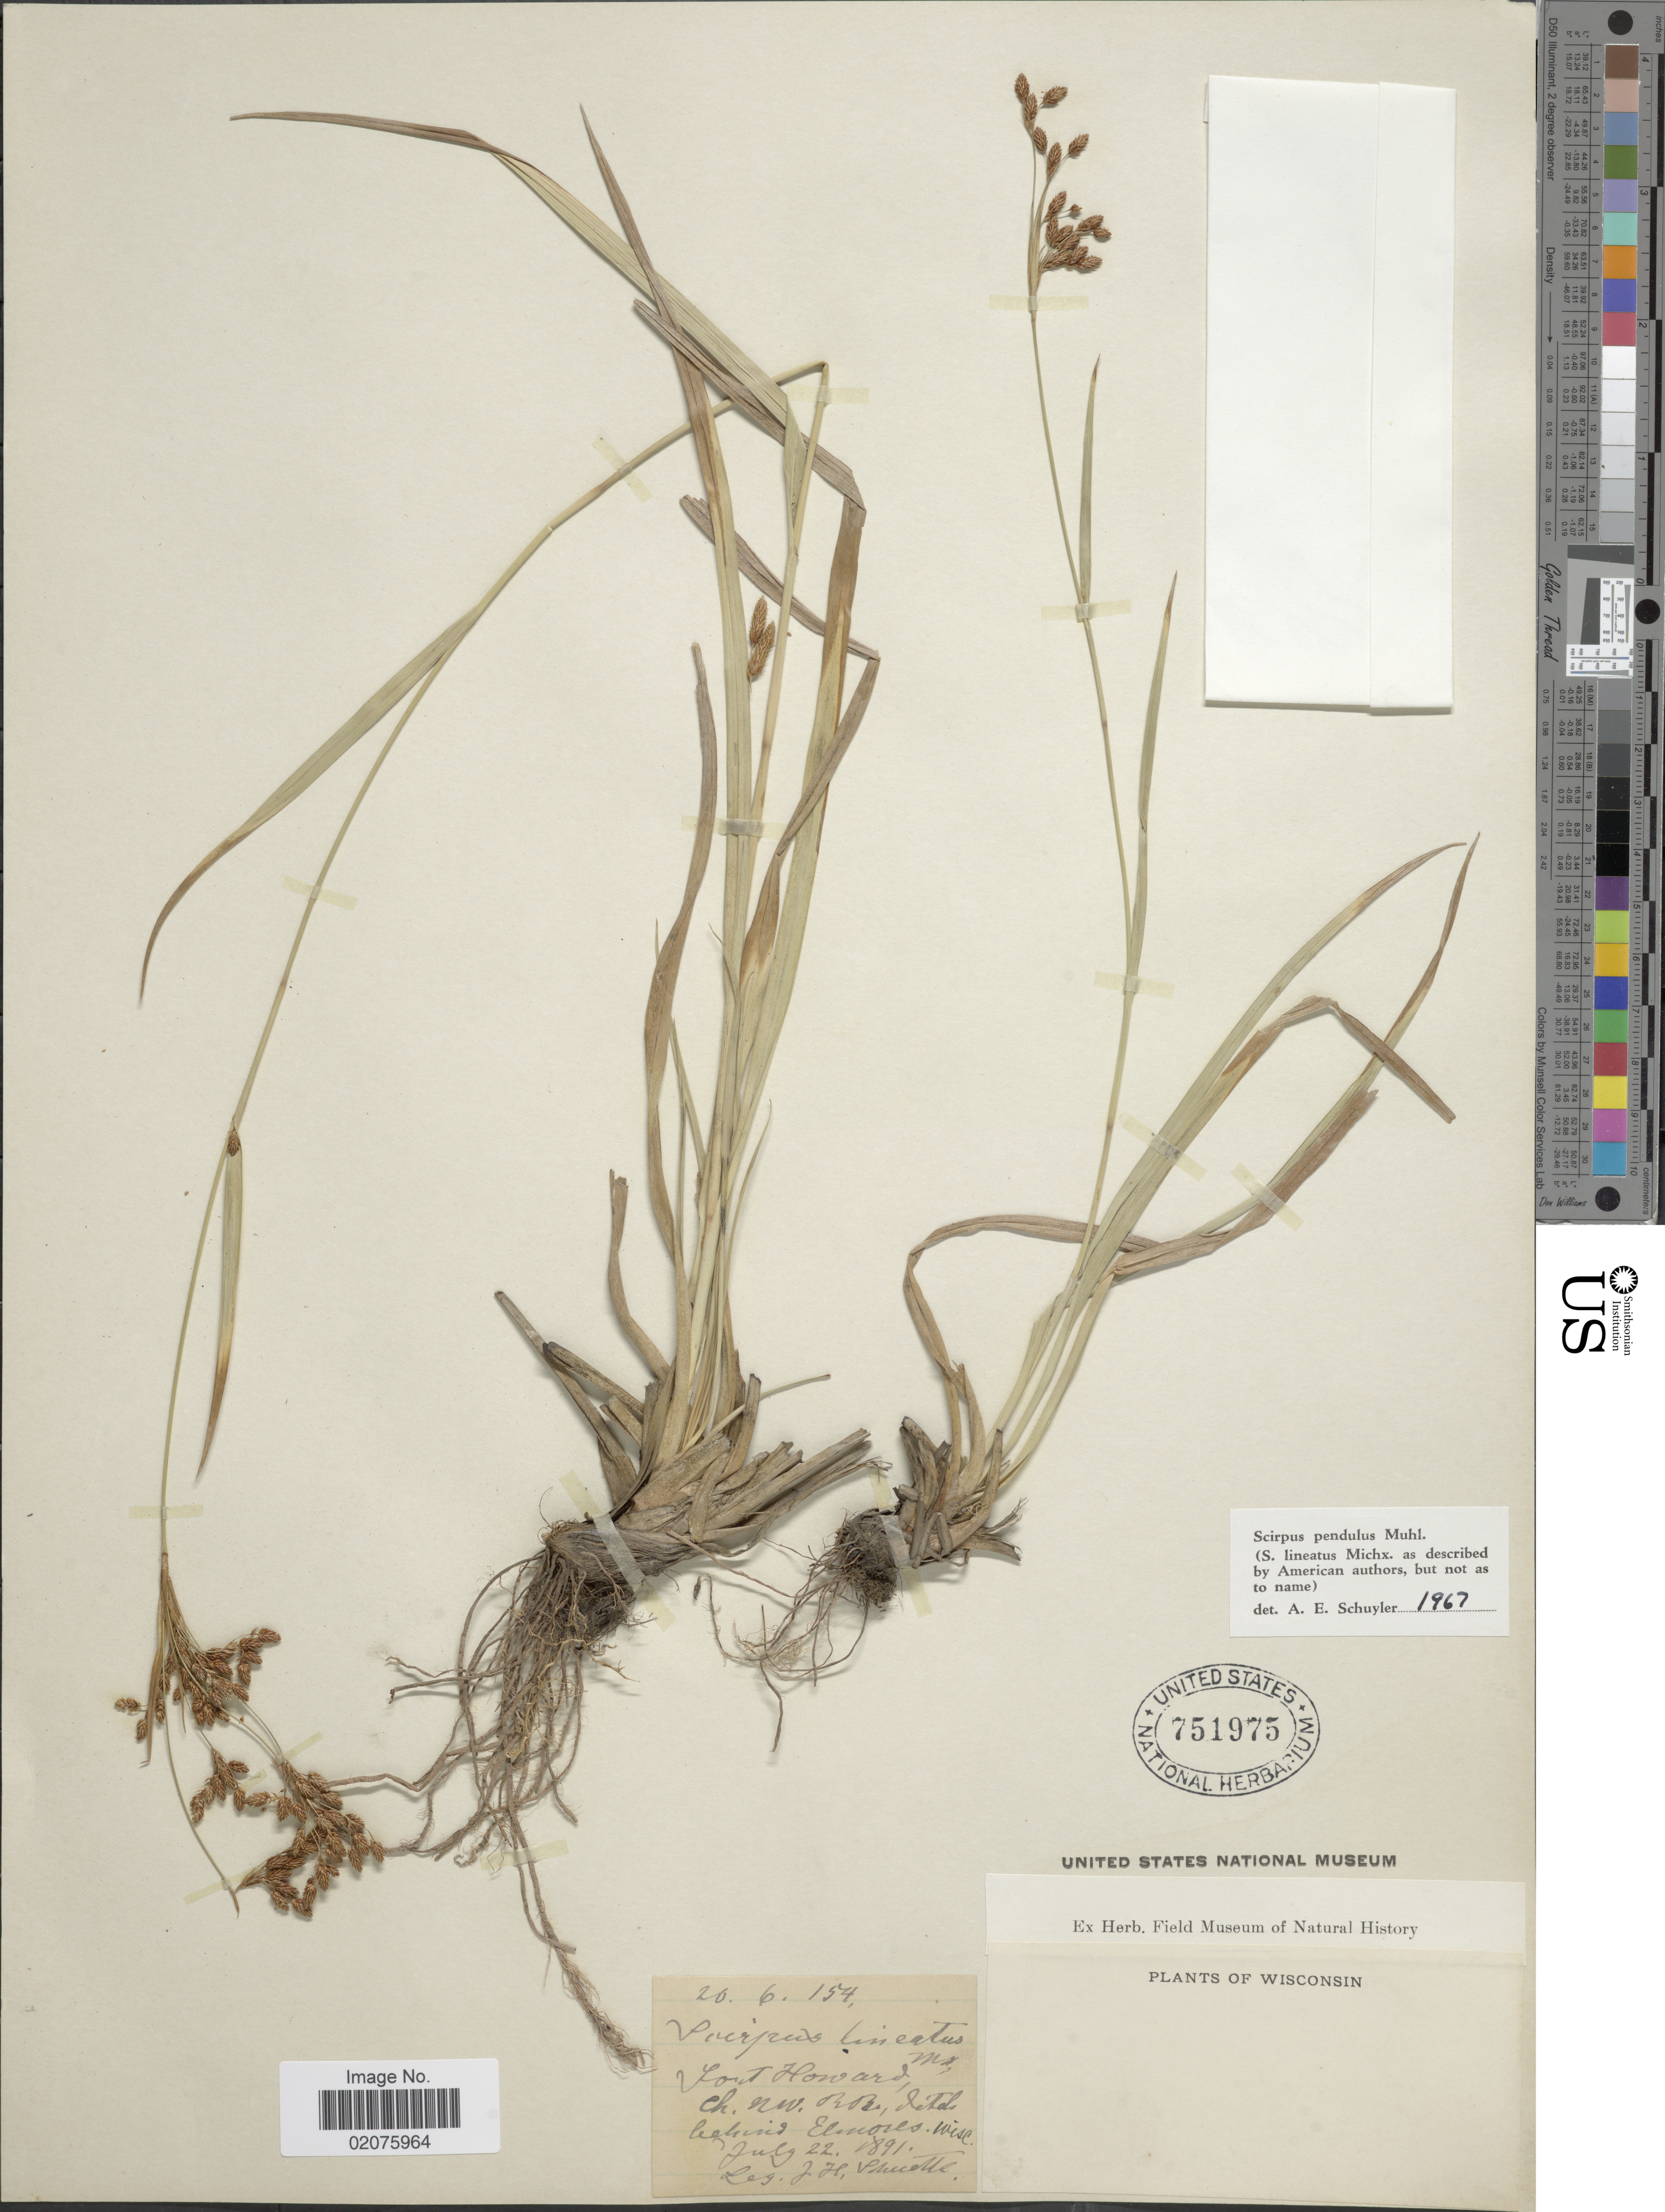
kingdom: Plantae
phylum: Tracheophyta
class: Liliopsida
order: Poales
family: Cyperaceae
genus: Scirpus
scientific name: Scirpus pendulus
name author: Muhl.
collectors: J. H. Schuette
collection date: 1891-07-22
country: United States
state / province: Wisconsin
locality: Fort Howard, Ch. NW. RR ditch behind Elmore's.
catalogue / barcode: US 751975